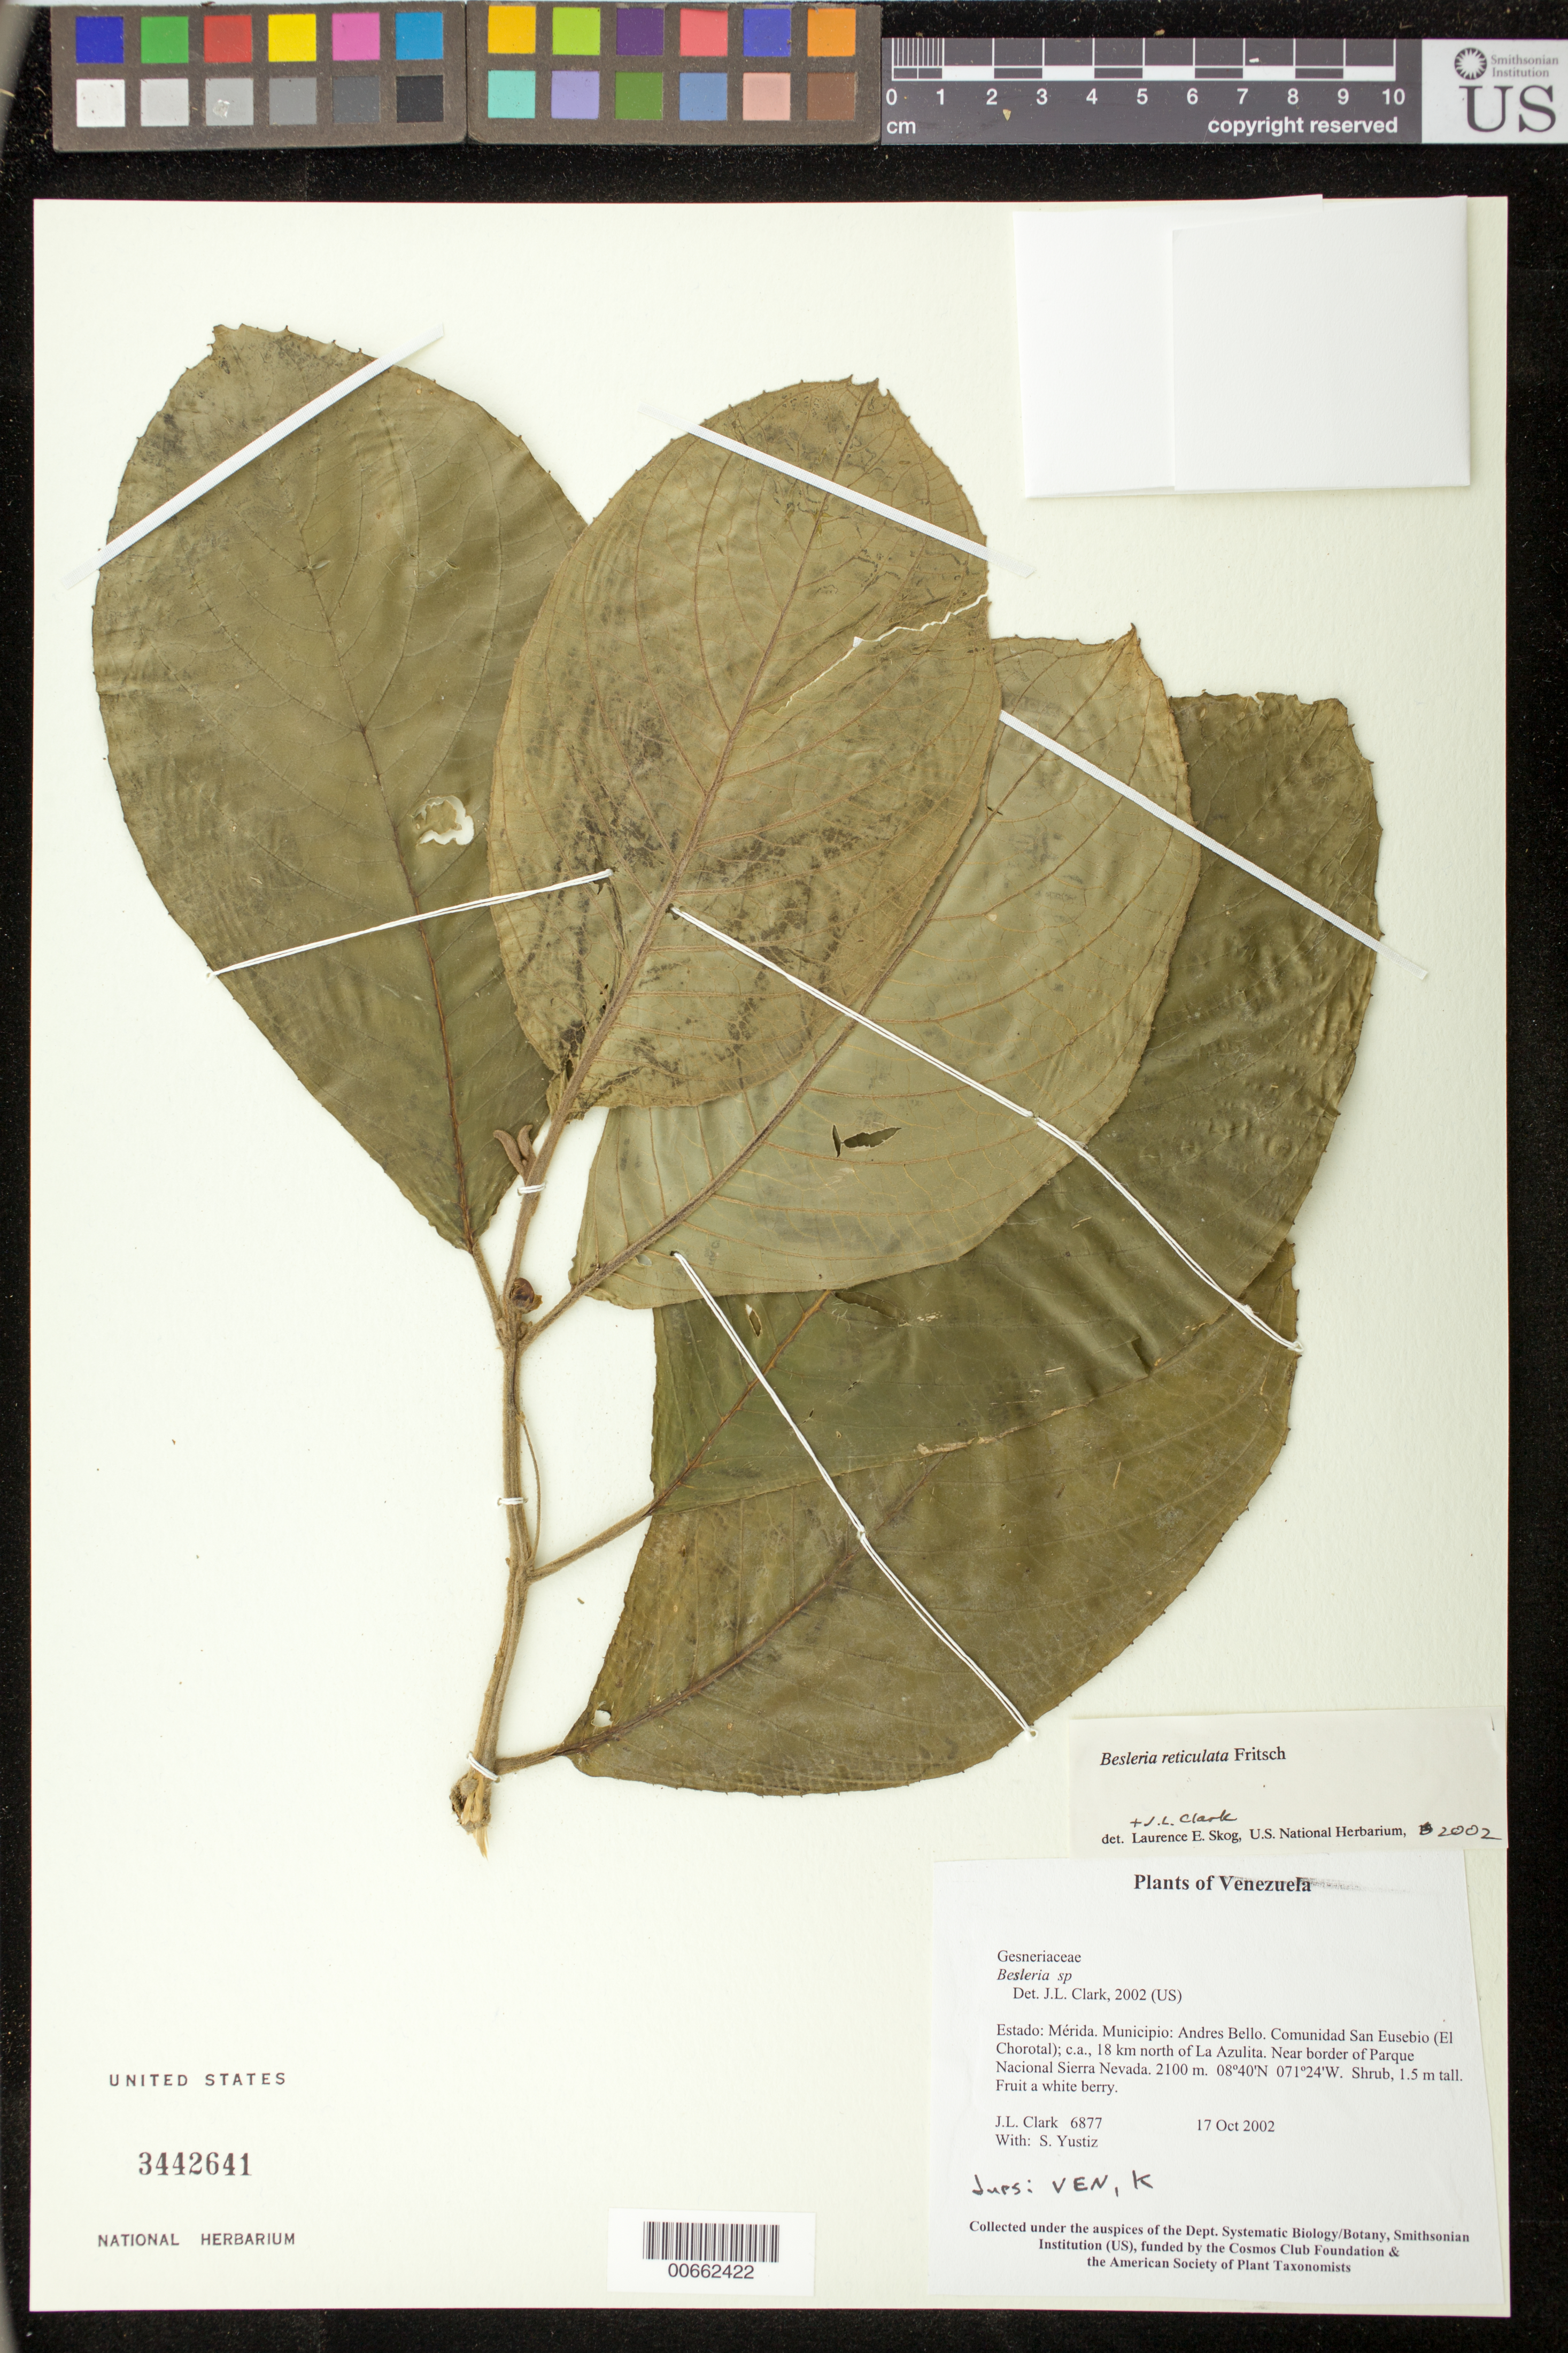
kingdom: Plantae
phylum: Tracheophyta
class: Magnoliopsida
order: Lamiales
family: Gesneriaceae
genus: Besleria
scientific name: Besleria reticulata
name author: Fritsch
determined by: Clark, J. L.; Skog, Laurence E.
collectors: J. L. Clark & S. Yustiz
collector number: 6877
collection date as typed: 17 Oct 2002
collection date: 2002-10-17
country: Venezuela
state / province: Mérida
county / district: Andres Bello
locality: Andres Bello: Comunidad San Eusebio (El Chorotal); c.a., 18 km north of La Azulita. Near border of Parque Nacional Sierra Nevada.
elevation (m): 2100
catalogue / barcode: US 3442641